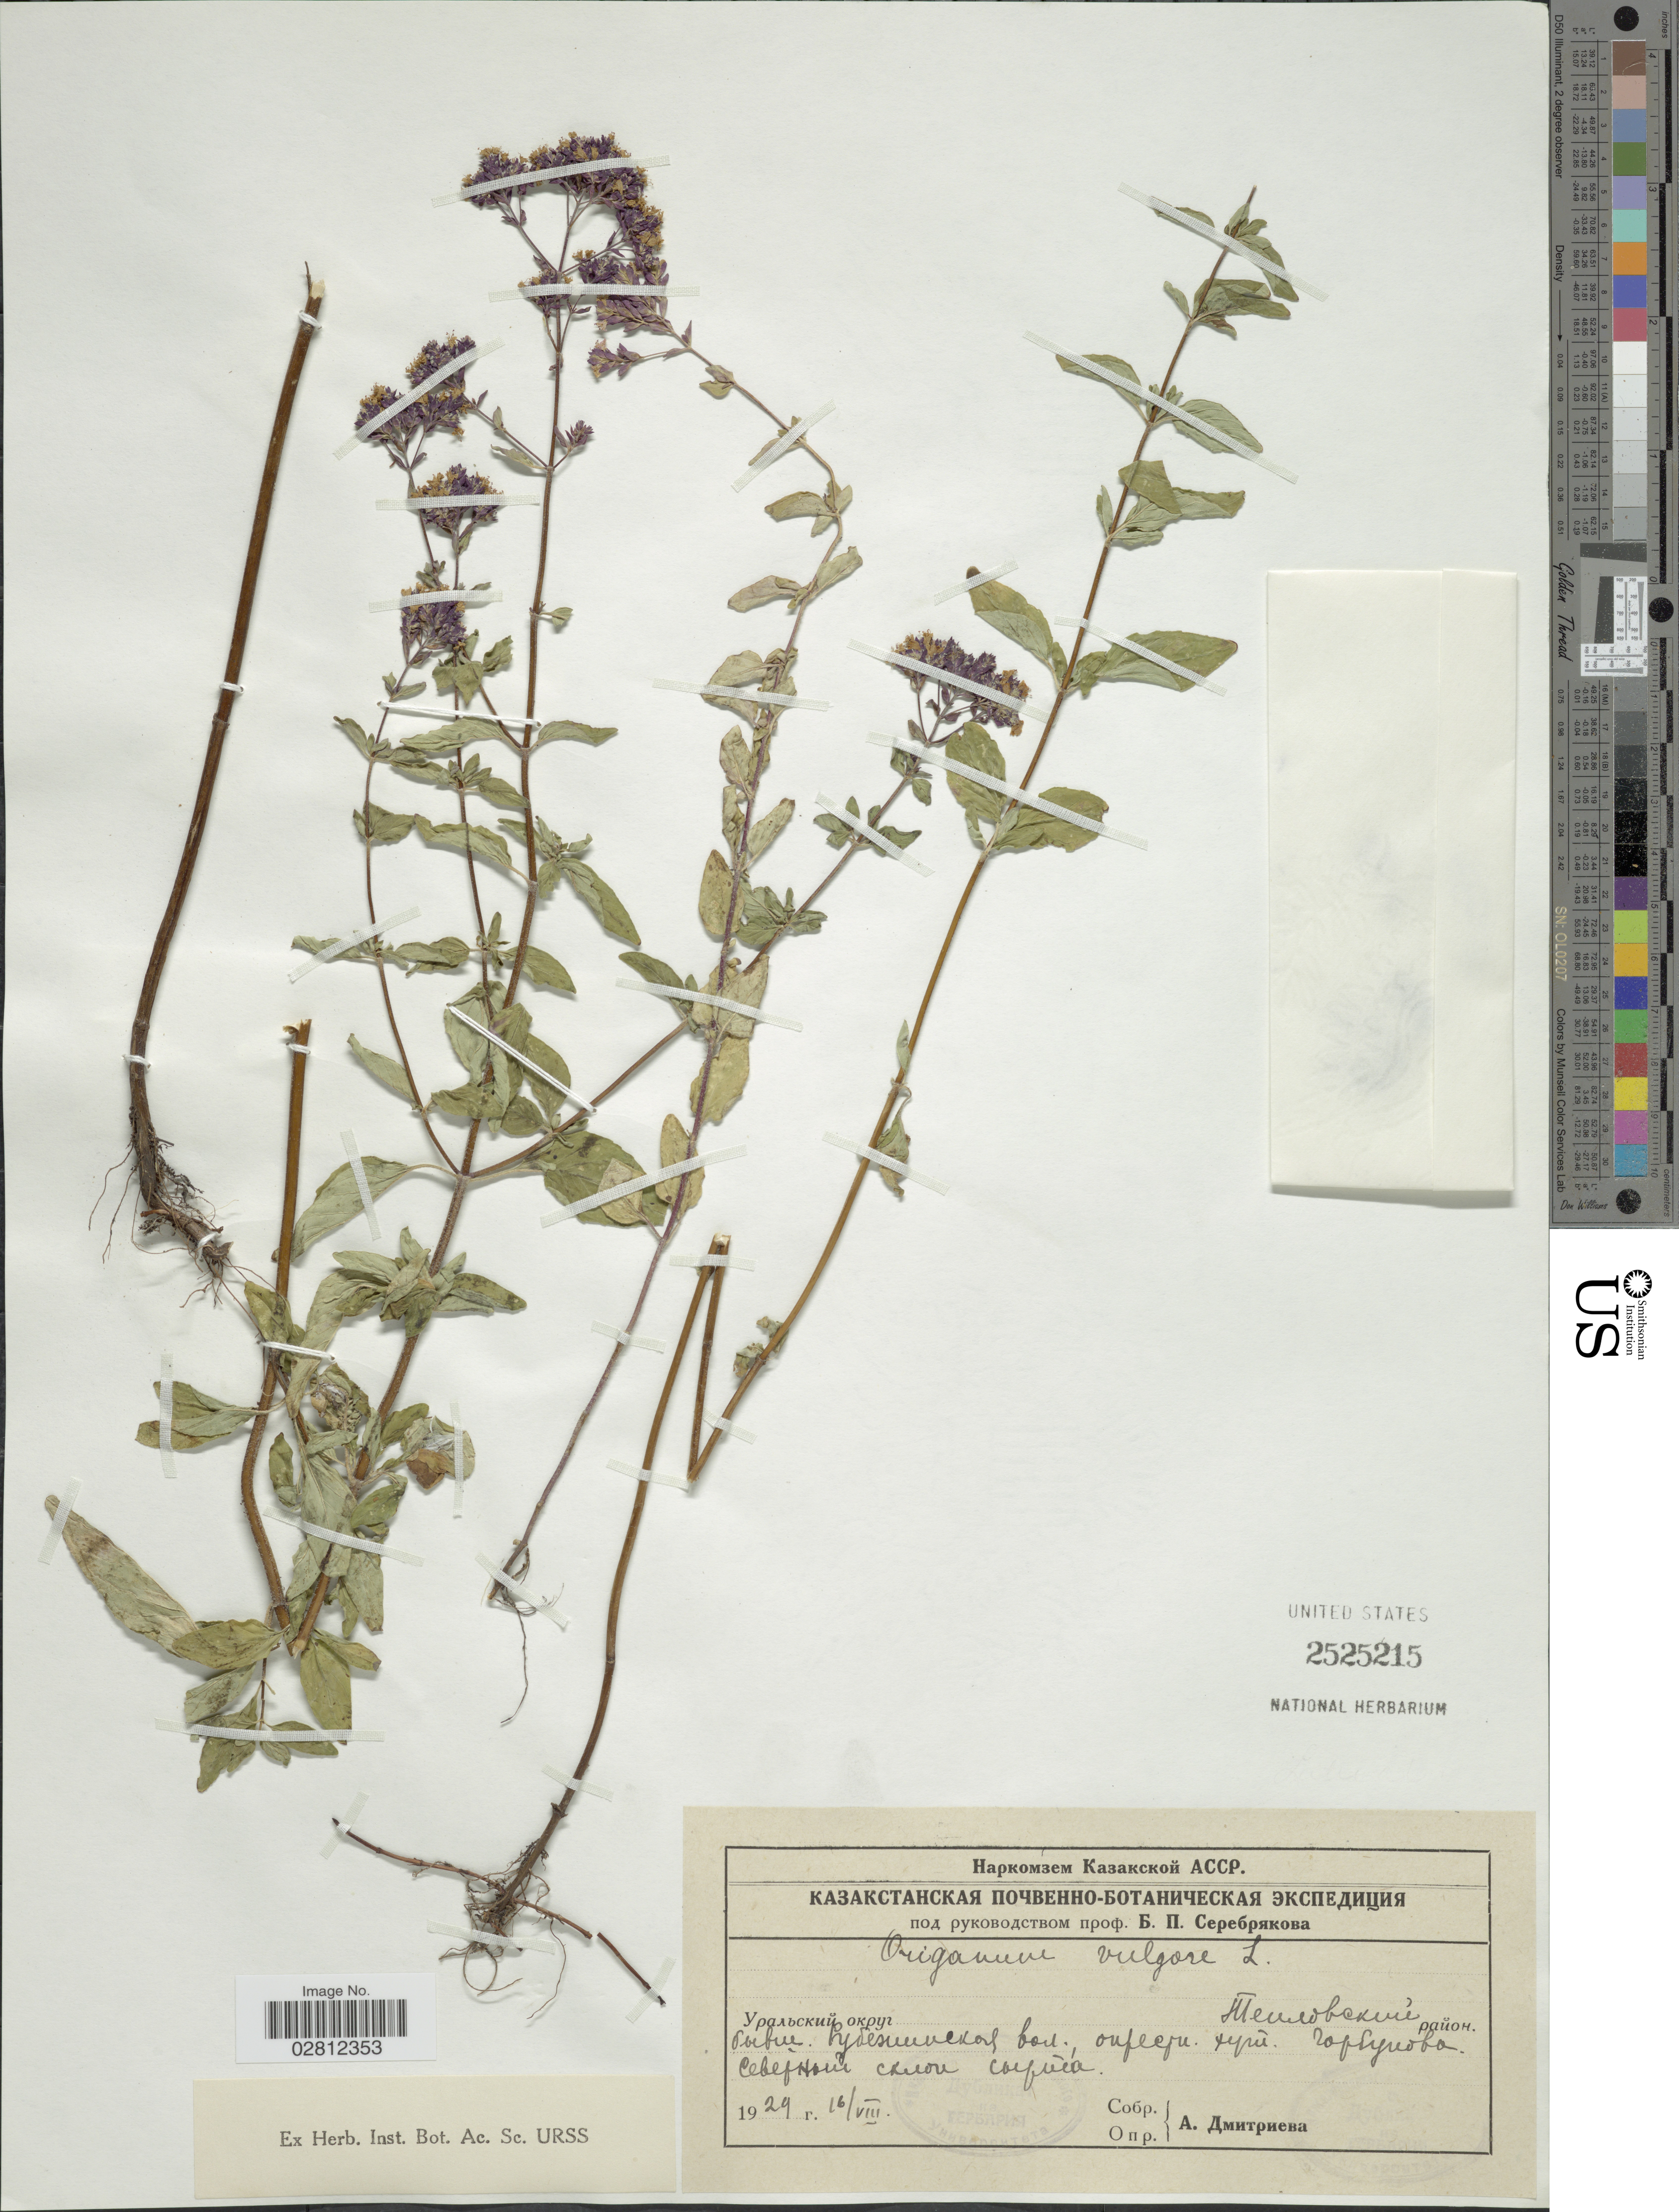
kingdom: Plantae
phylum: Tracheophyta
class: Magnoliopsida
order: Lamiales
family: Lamiaceae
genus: Origanum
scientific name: Origanum vulgare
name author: L.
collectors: A. Dmitrieva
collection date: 1929-08-16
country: Russian Federation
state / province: Orenburg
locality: near village Gorbunovo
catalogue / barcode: US 2525215